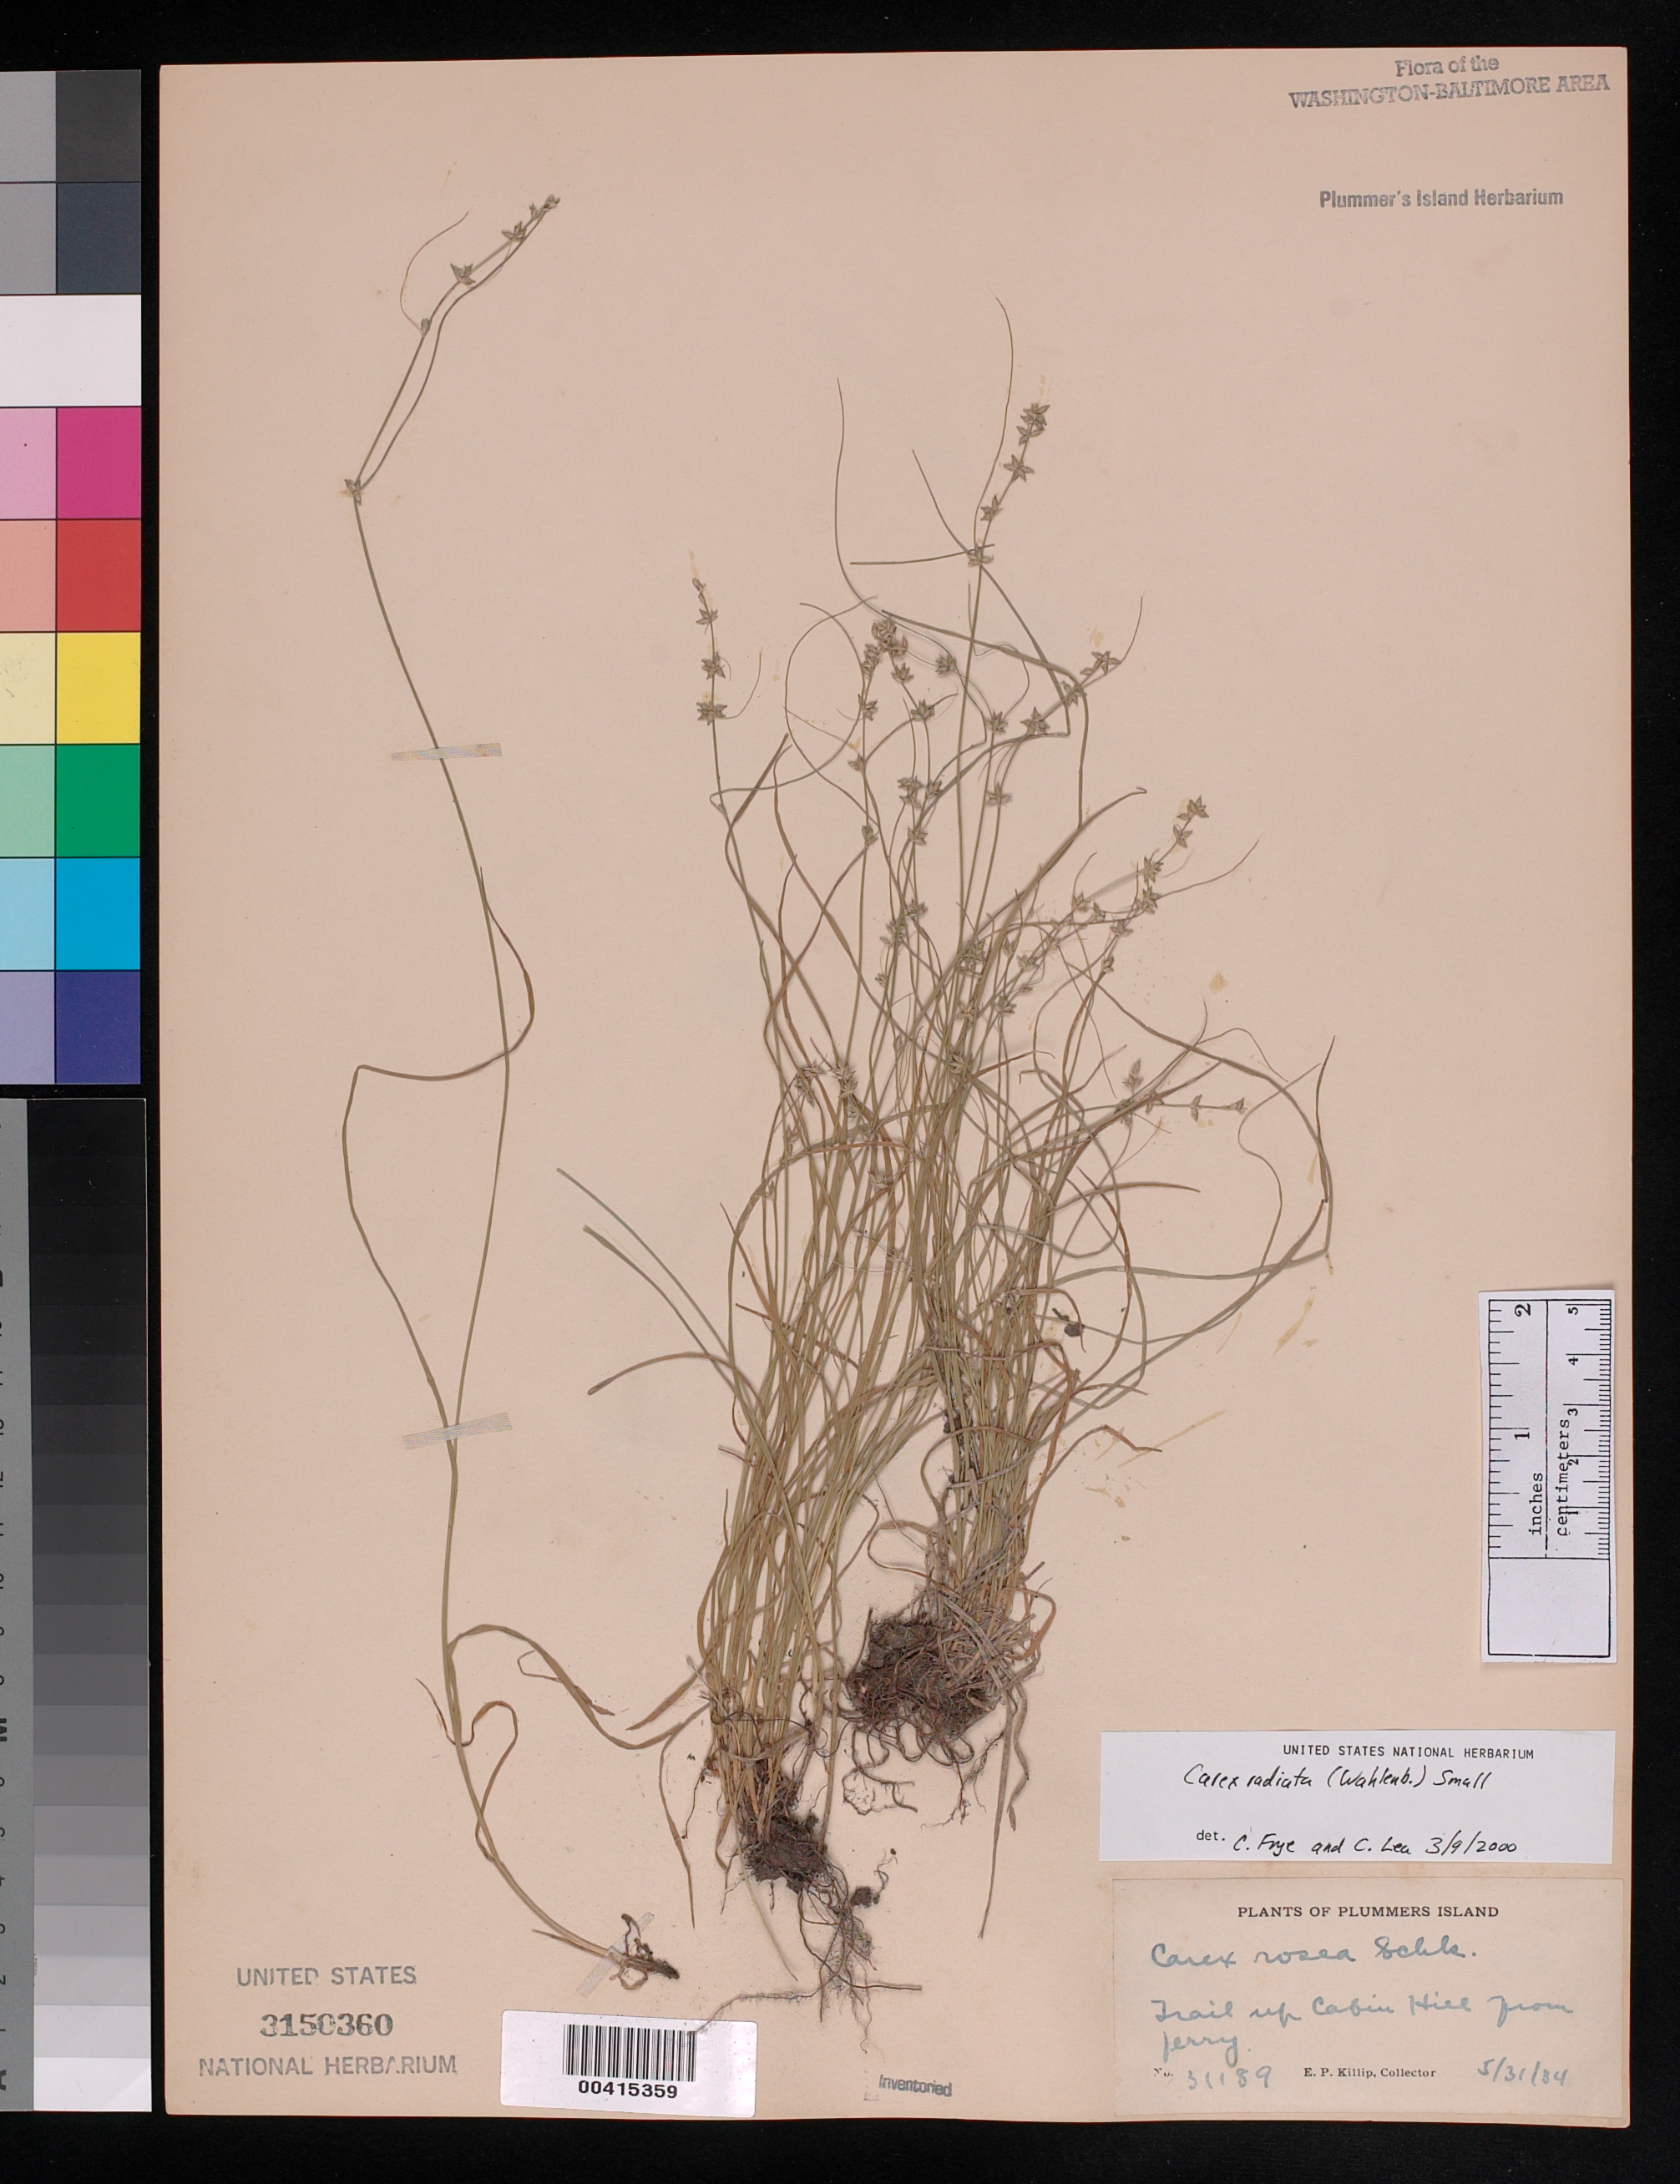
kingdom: Plantae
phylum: Tracheophyta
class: Liliopsida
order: Poales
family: Cyperaceae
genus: Carex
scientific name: Carex radiata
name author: (Wahlenb.) Small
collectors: E. P. Killip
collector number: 31189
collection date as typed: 31 May 1934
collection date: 1934-05-31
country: United States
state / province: Maryland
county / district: Montgomery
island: Plummers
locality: Plummer's Island; trail up Cabin Hill from ferry Plummers Island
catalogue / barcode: US 3150360